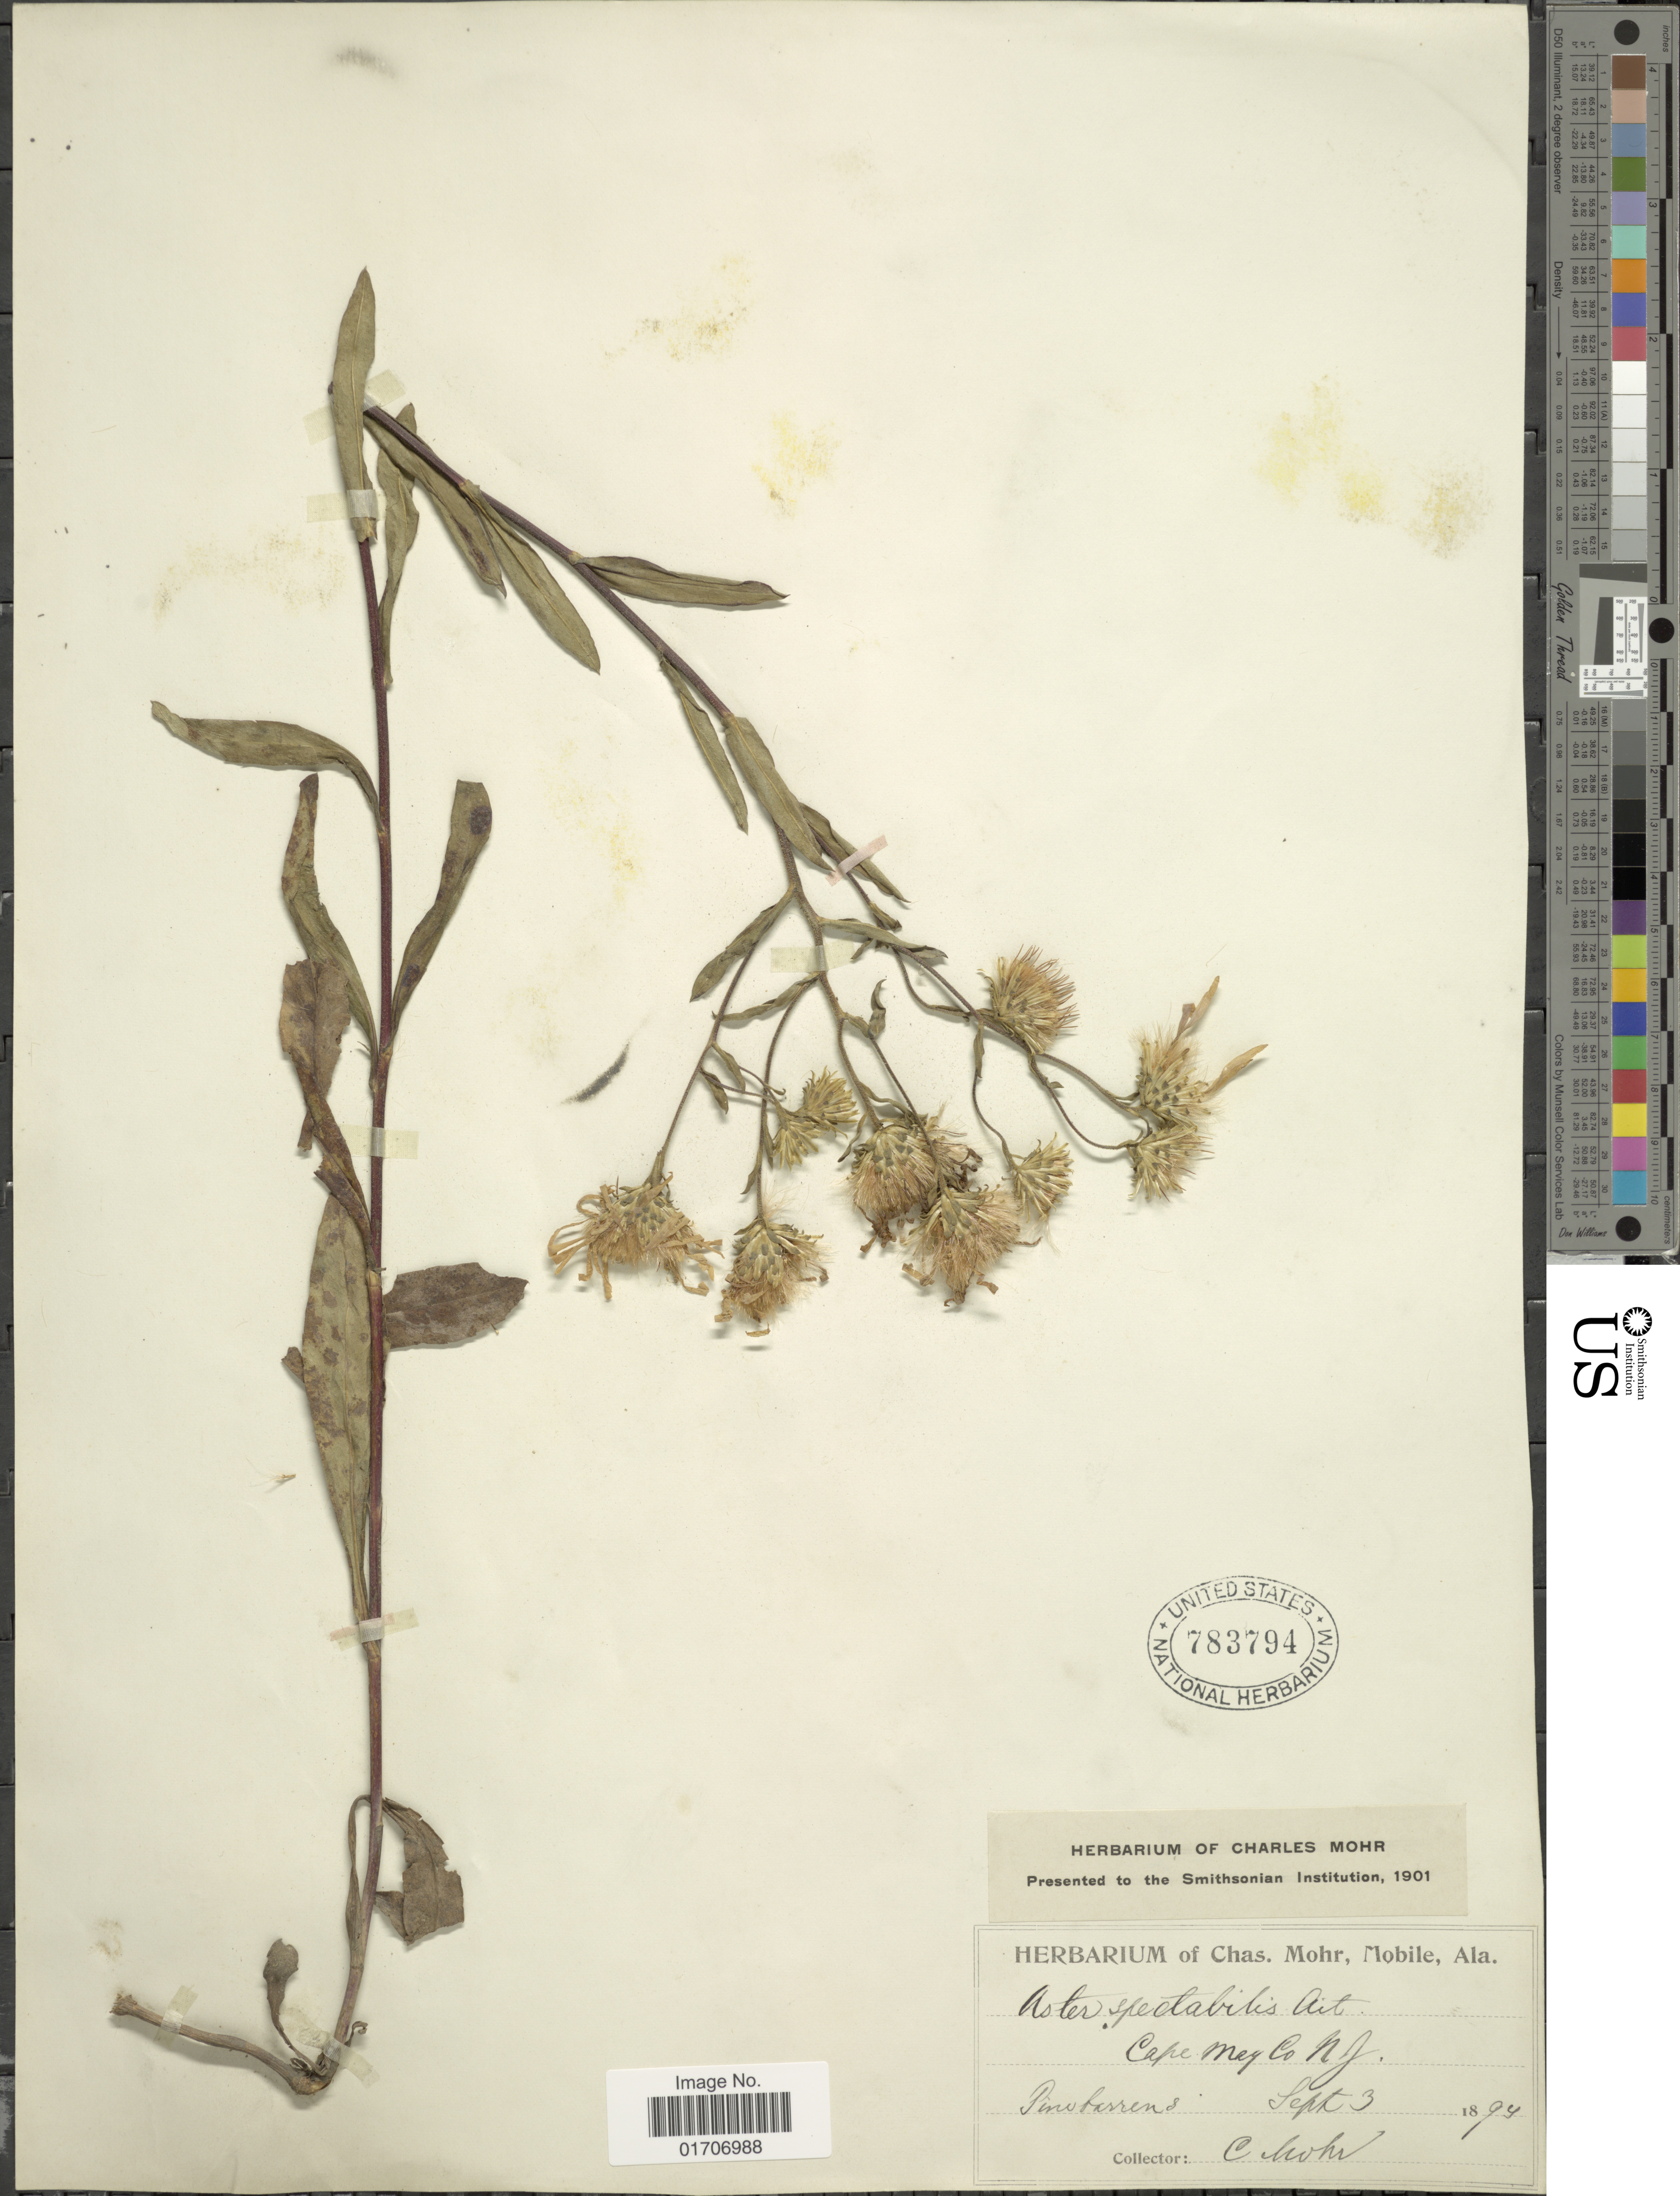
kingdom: Plantae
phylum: Tracheophyta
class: Magnoliopsida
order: Asterales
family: Asteraceae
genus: Eurybia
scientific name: Eurybia spectabilis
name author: (Aiton) G.L. Nesom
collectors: C. T. Mohr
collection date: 1894-09-03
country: United States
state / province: New Jersey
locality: Cape Mey Co.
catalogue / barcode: US 783794